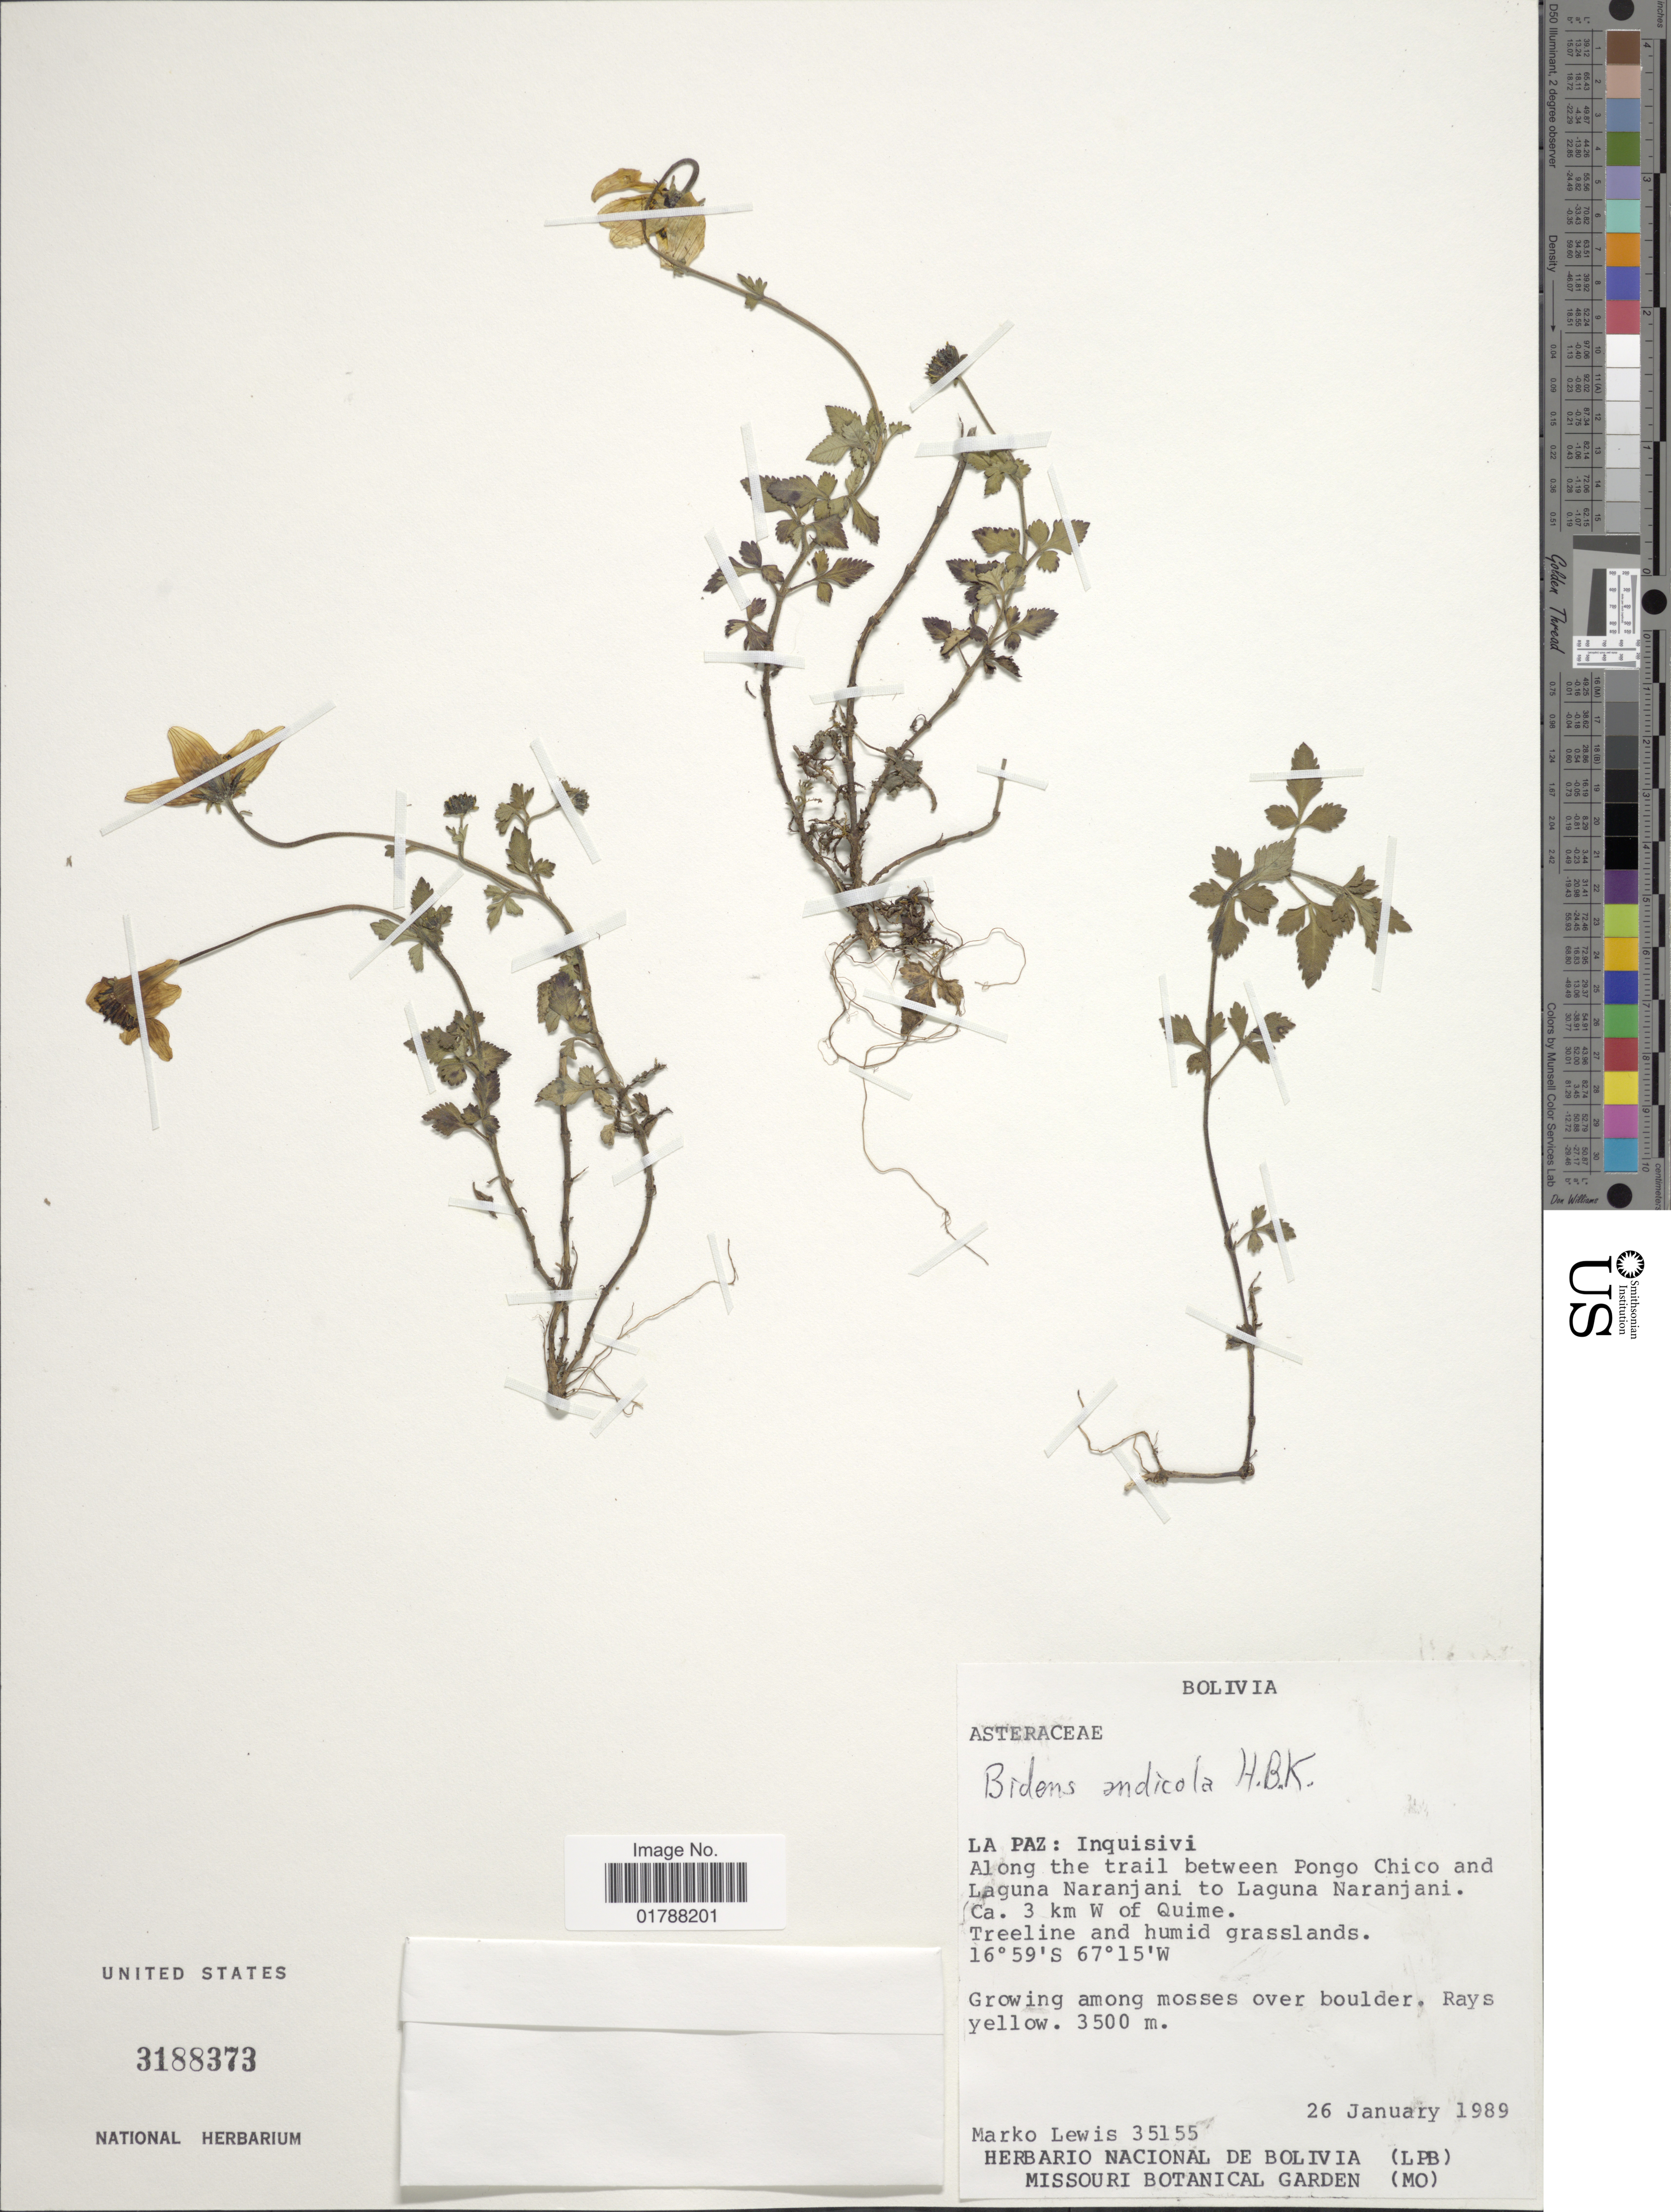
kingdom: Plantae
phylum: Tracheophyta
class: Magnoliopsida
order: Asterales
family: Asteraceae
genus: Bidens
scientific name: Bidens andicola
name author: Kunth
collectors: M. A. Lewis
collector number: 35155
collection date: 1989-01-26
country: Bolivia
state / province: La Paz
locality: Inquisivi. Along the trail between Pongo Chico and Laguna Naranjani to Laguna Naranjani. Ca. 3 km W of Quime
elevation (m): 3500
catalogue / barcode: US 3188373